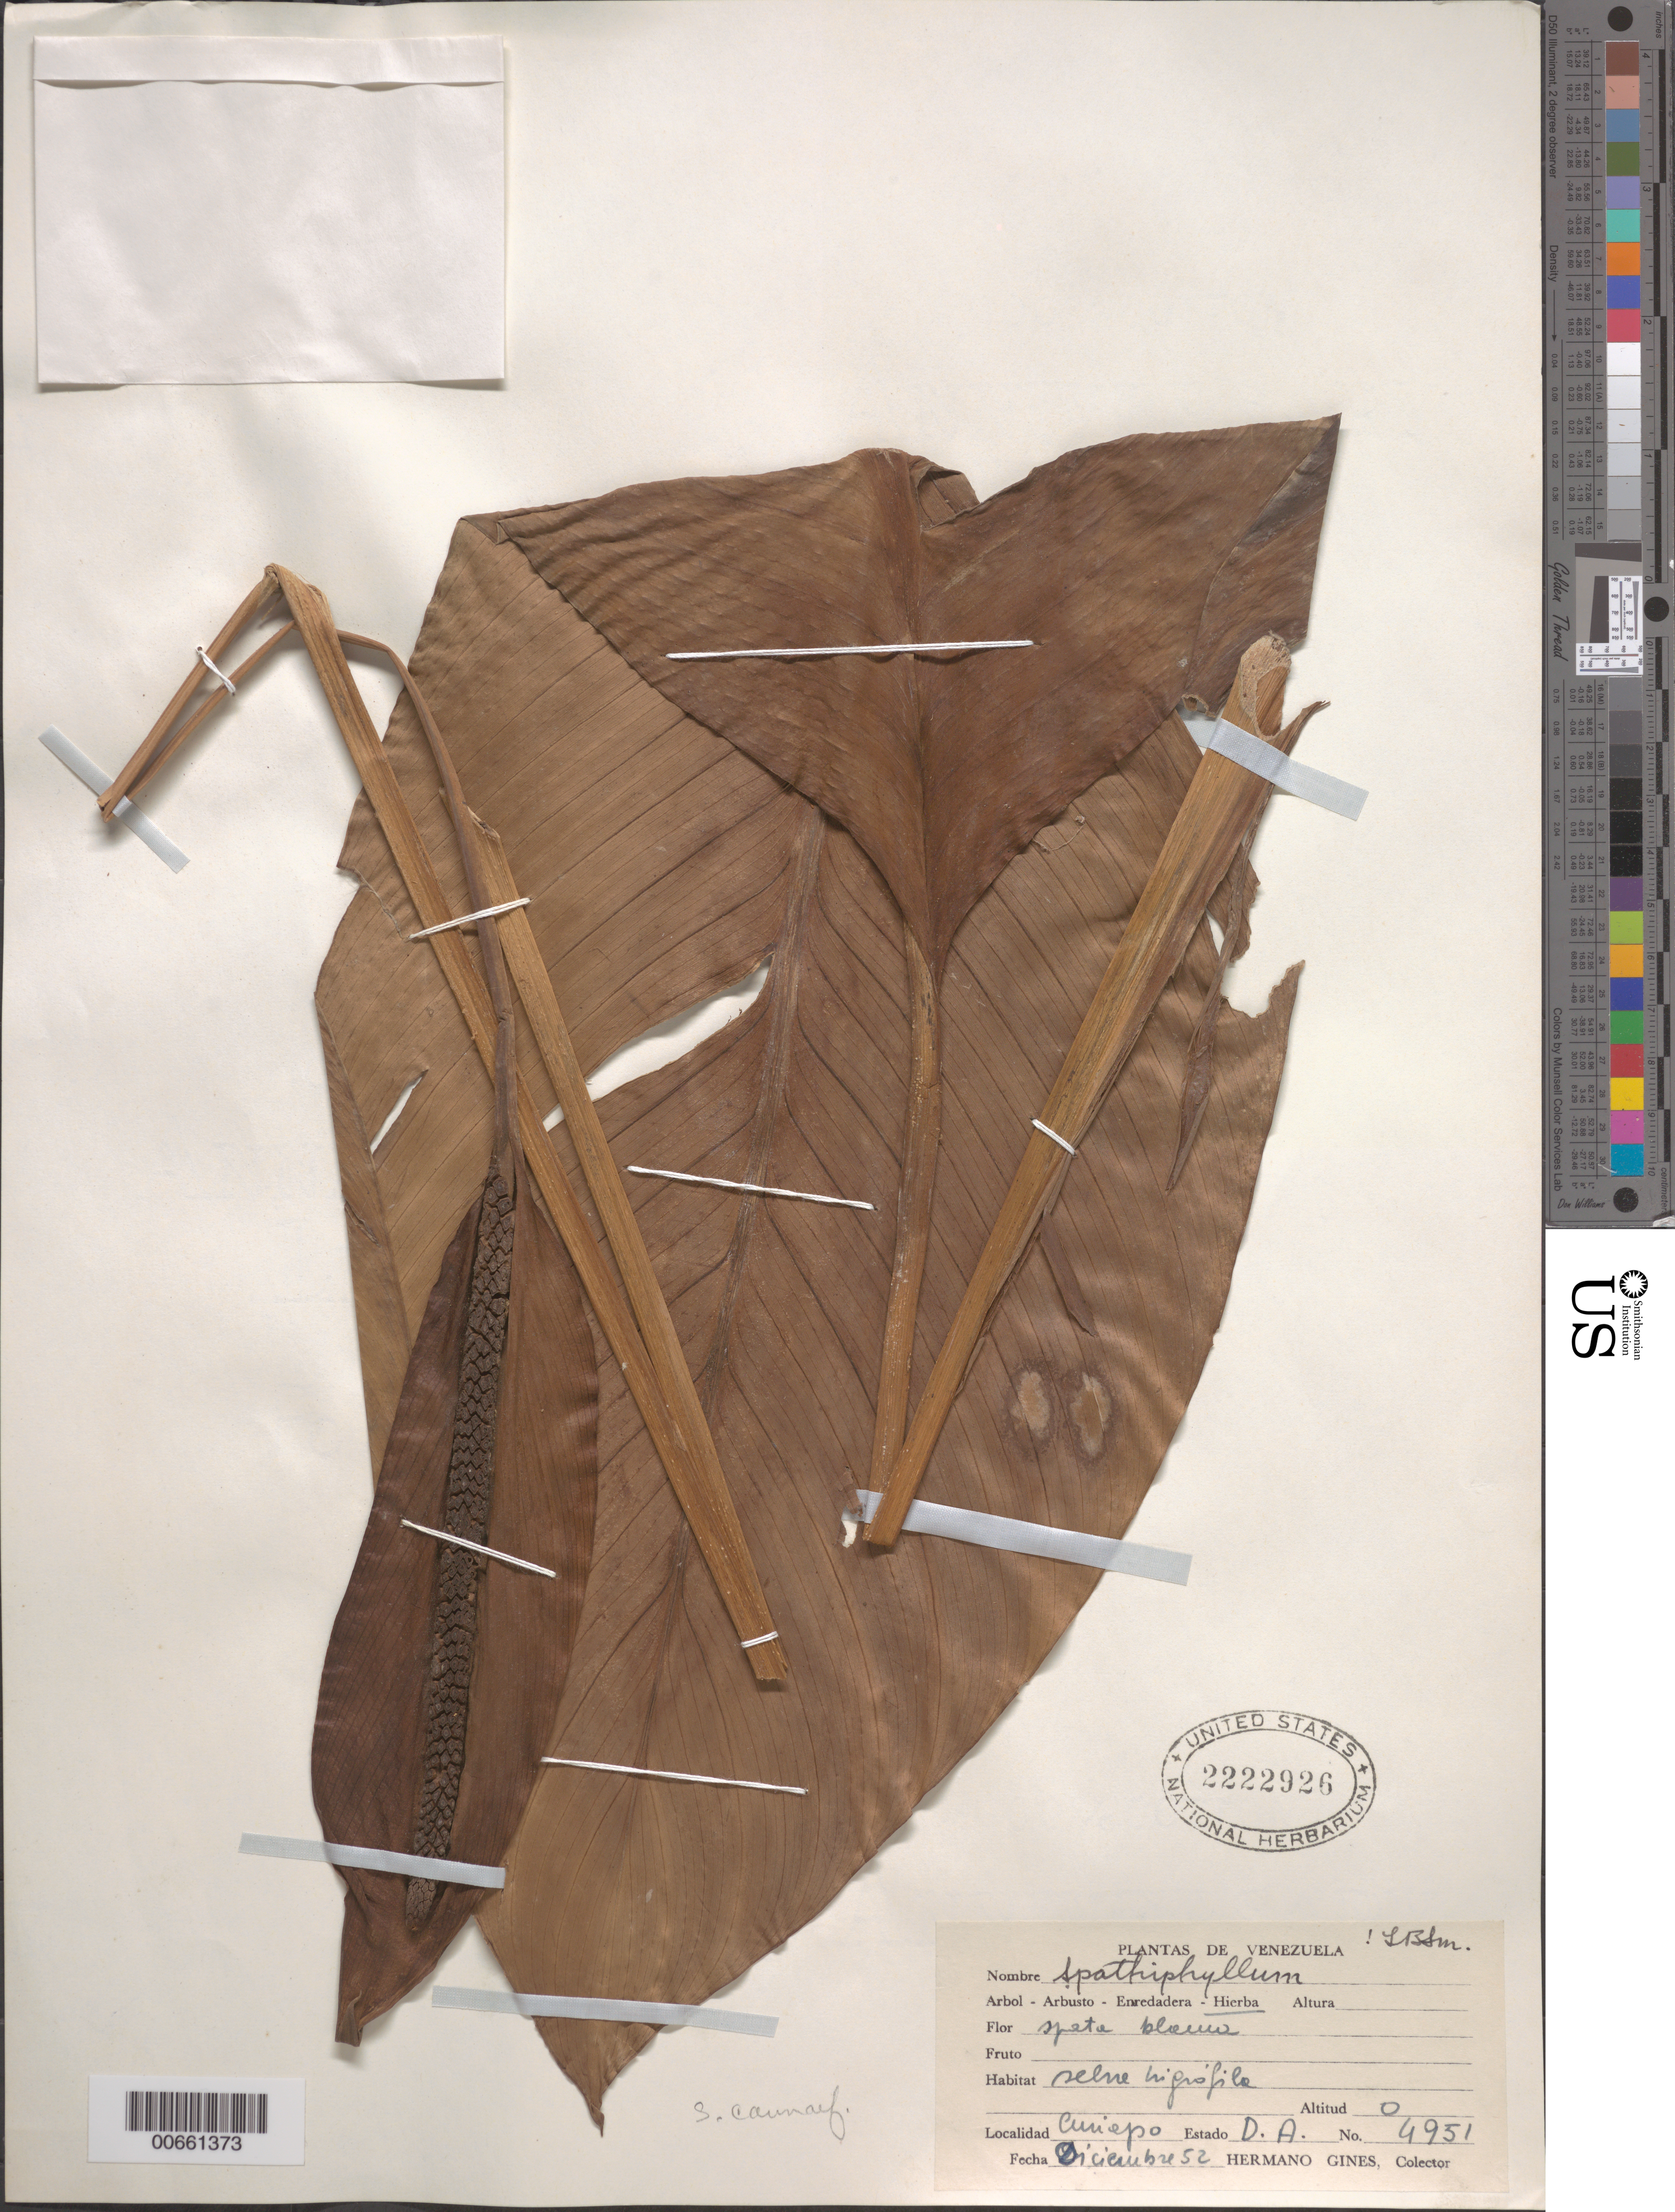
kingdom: Plantae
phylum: Tracheophyta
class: Liliopsida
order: Alismatales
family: Araceae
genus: Spathiphyllum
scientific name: Spathiphyllum cannifolium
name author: (Dryand. ex Sims) Schott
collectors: H. Gines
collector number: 4951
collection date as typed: Dec-52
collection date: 1952-12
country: Venezuela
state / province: Delta Amacuro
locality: Curiapo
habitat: Higrifila forest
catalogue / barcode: US 2222926